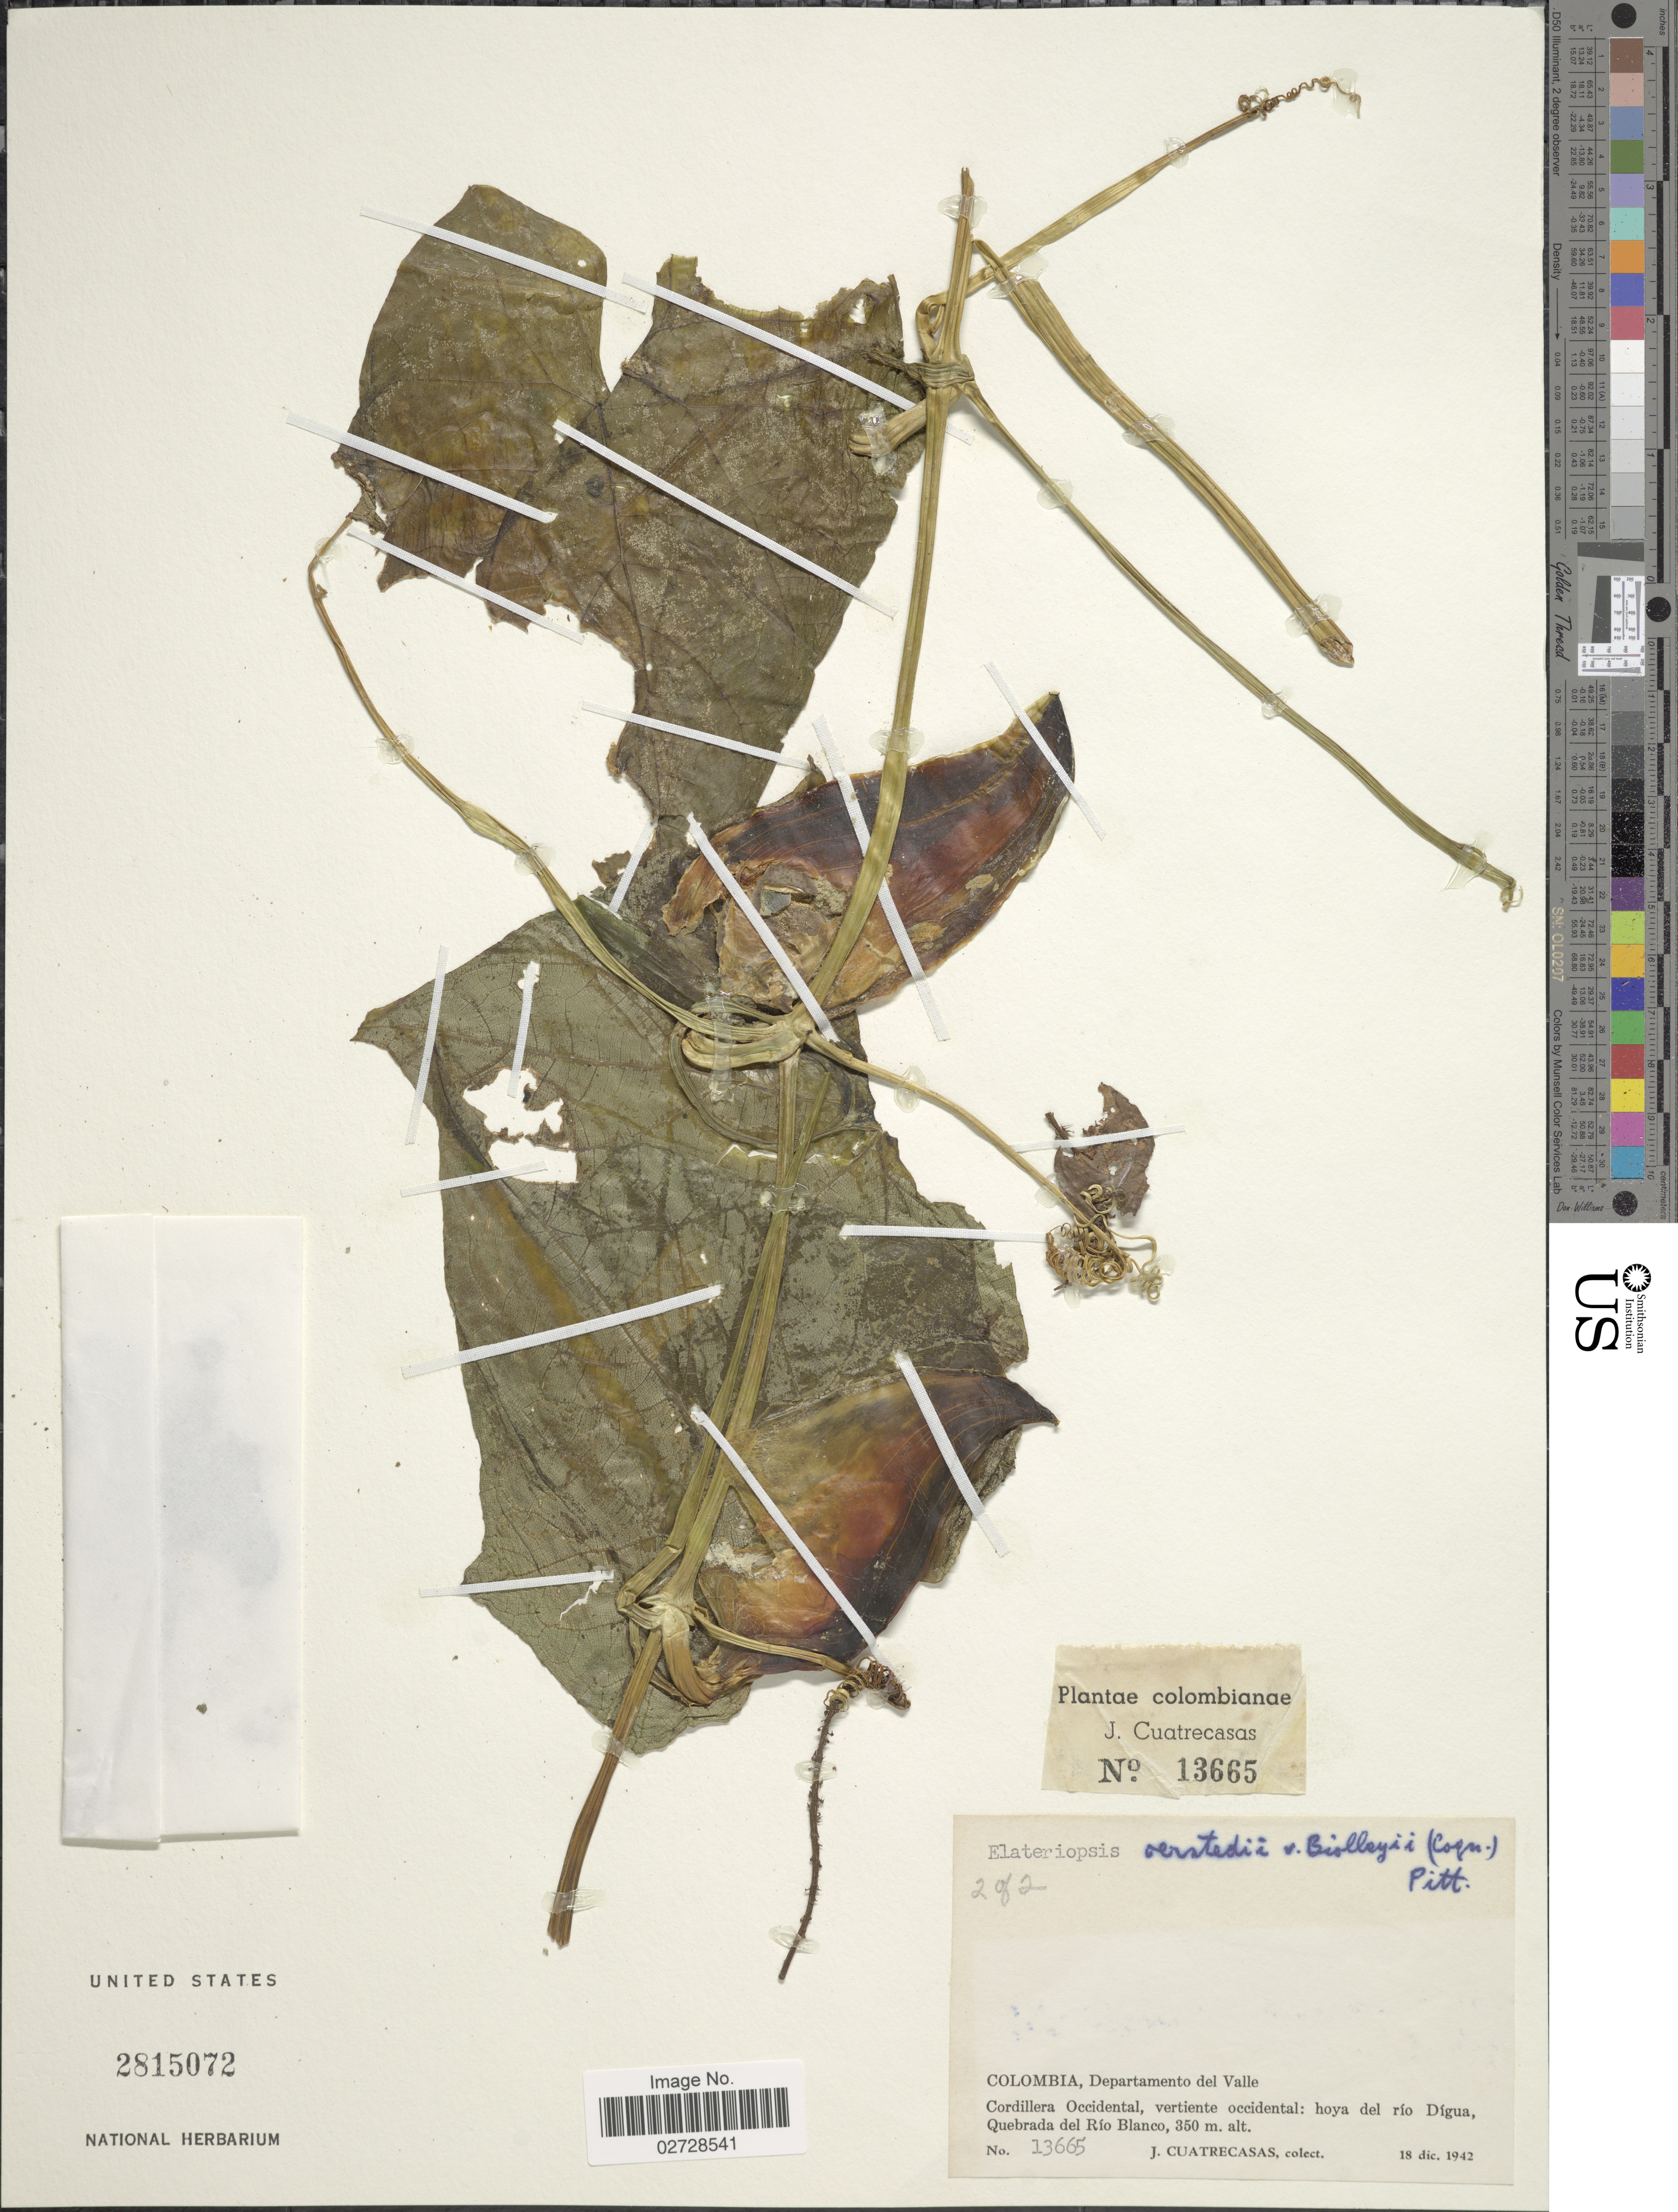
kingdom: Plantae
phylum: Tracheophyta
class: Magnoliopsida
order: Cucurbitales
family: Cucurbitaceae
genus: Hanburia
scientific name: Hanburia oerstedii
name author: (Cogn.) H. Schaef. & S.S. Renner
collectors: J. Cuatrecasas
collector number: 13665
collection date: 1942-12-18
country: Colombia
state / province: Valle del Cauca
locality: Departamento del Valle, Cordillera Occidental, vertiente occidental: hoya del rio Digua, Quebrada del Rio Blanco.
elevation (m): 350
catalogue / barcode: US 2815072